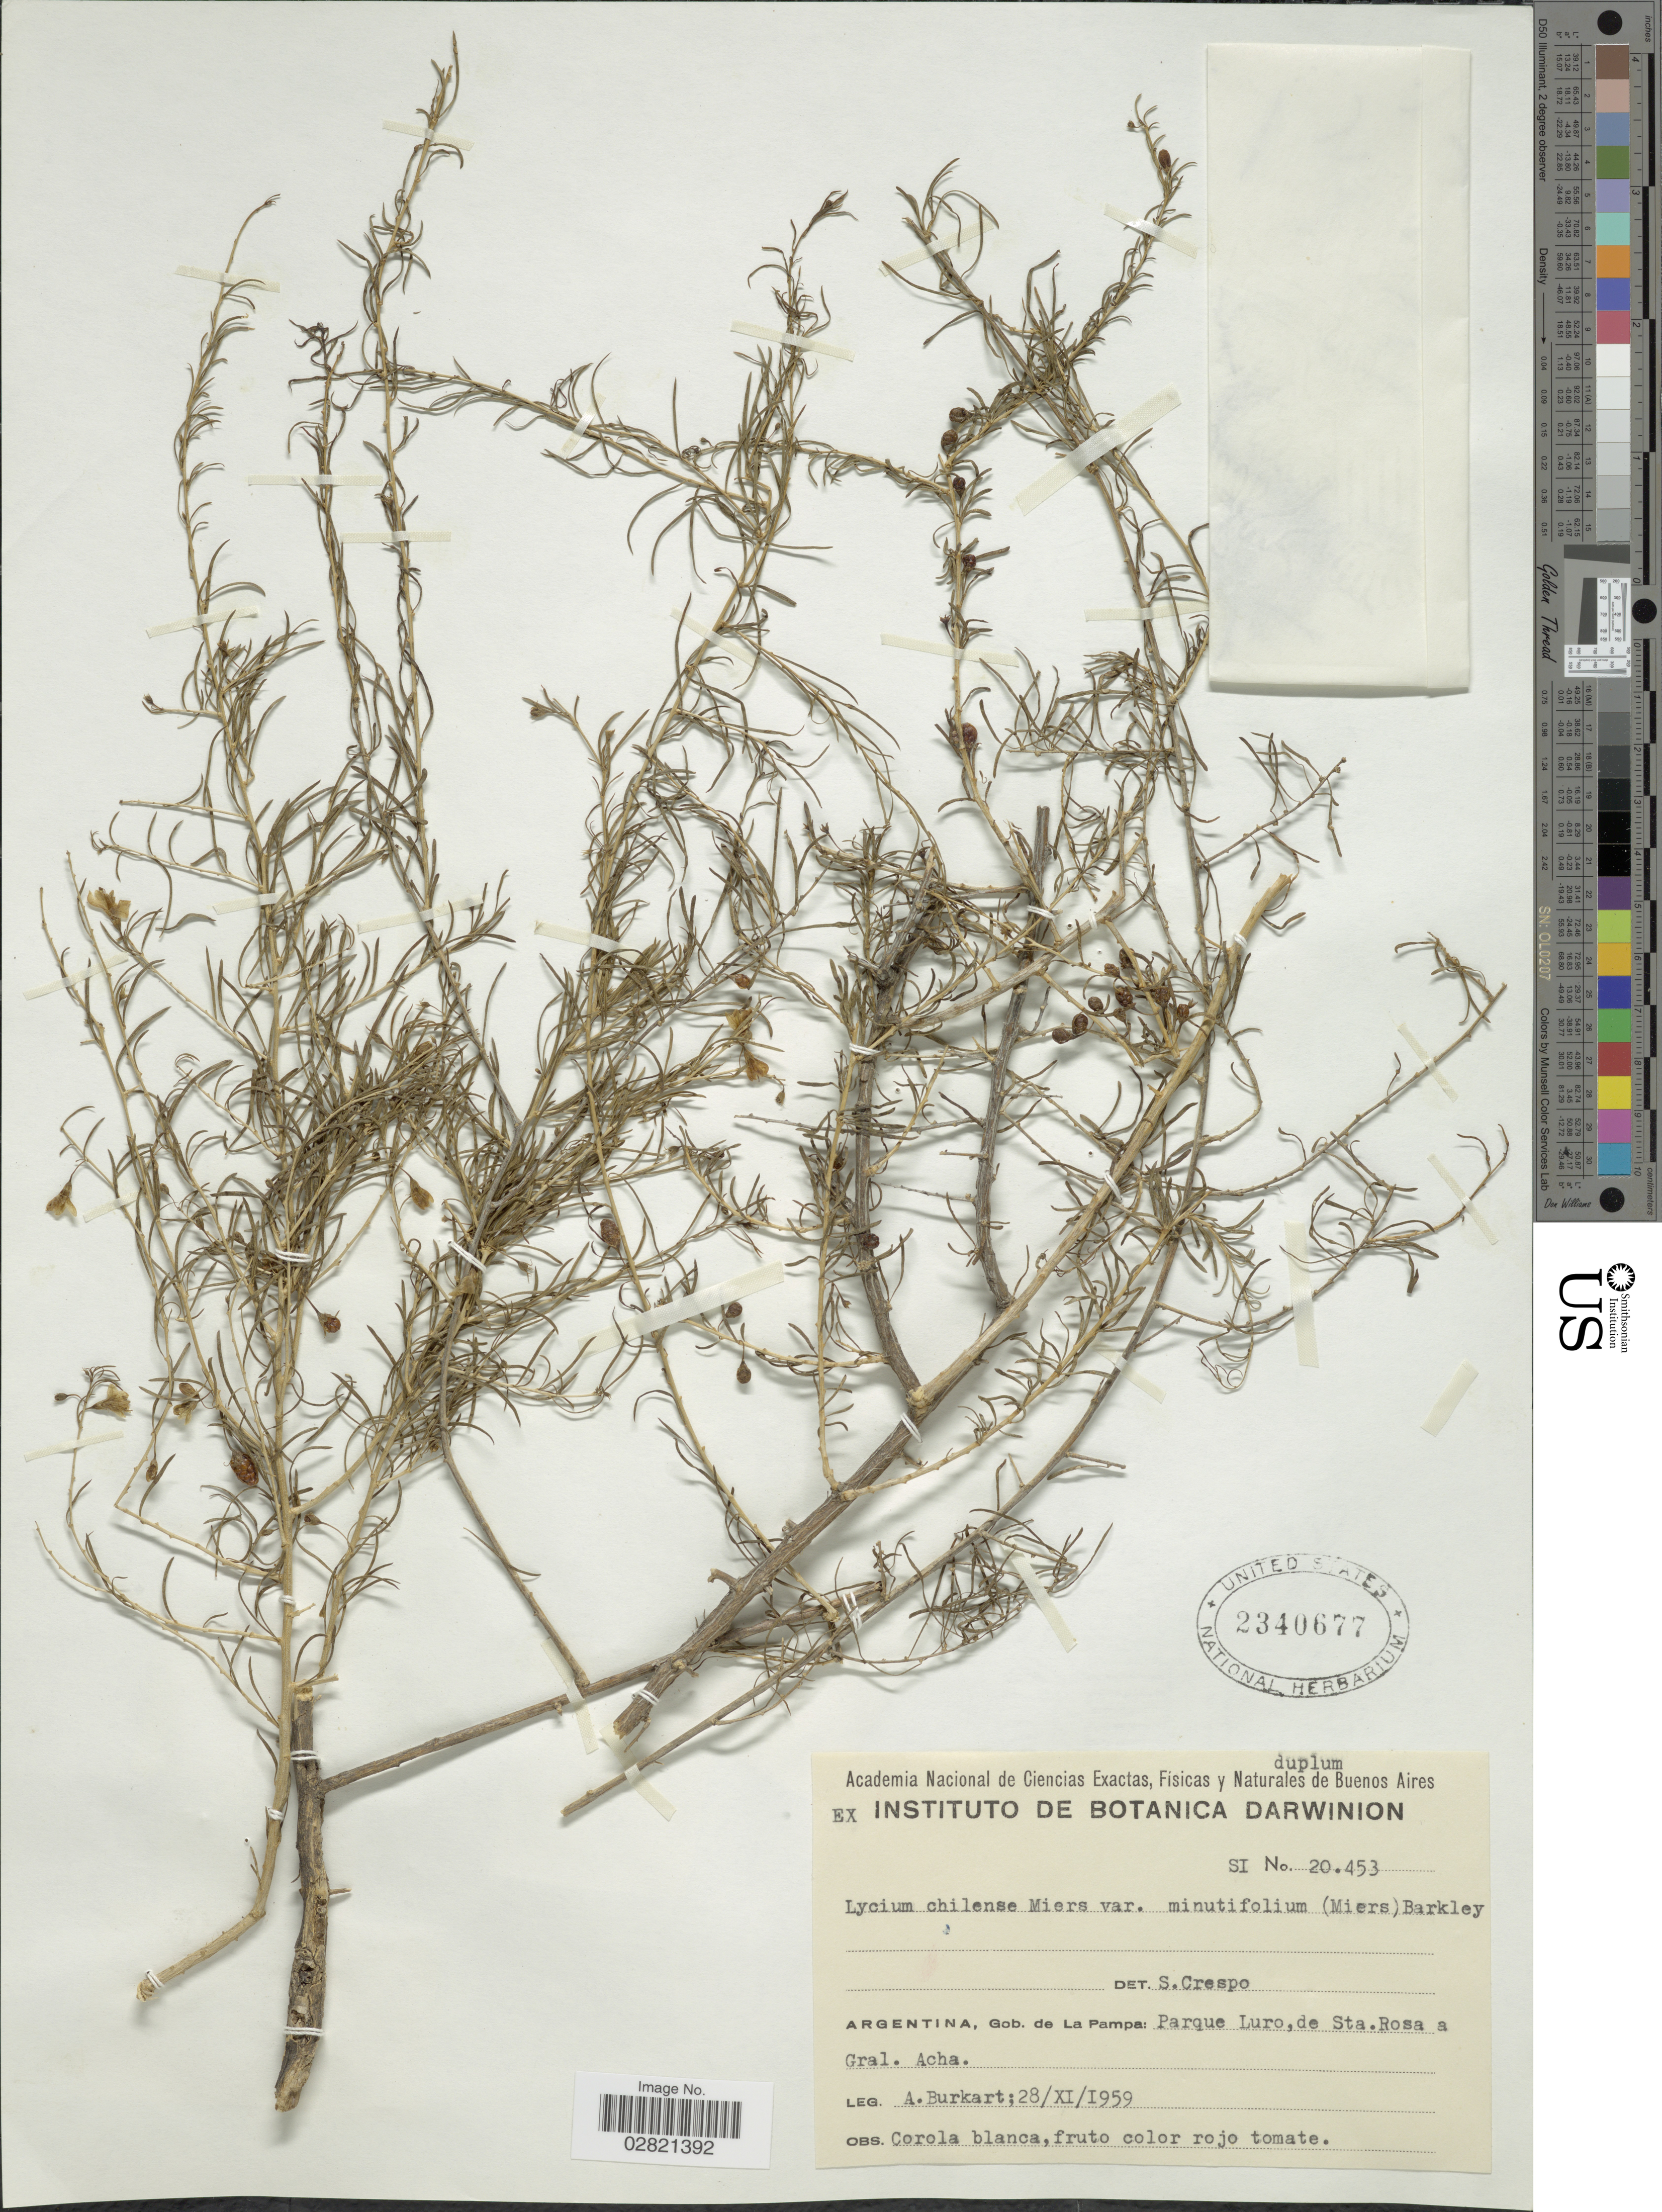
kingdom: Plantae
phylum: Tracheophyta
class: Magnoliopsida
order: Solanales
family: Solanaceae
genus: Lycium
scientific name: Lycium chilense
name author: Bertero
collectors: A. E. Burkart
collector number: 20453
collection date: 1959-11-28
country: Argentina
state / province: La Pampa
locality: Argentina, Gob. de La Pampa: Parque Luro, de Sta. Rosa a Gral. Acha.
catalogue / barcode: US 2340677